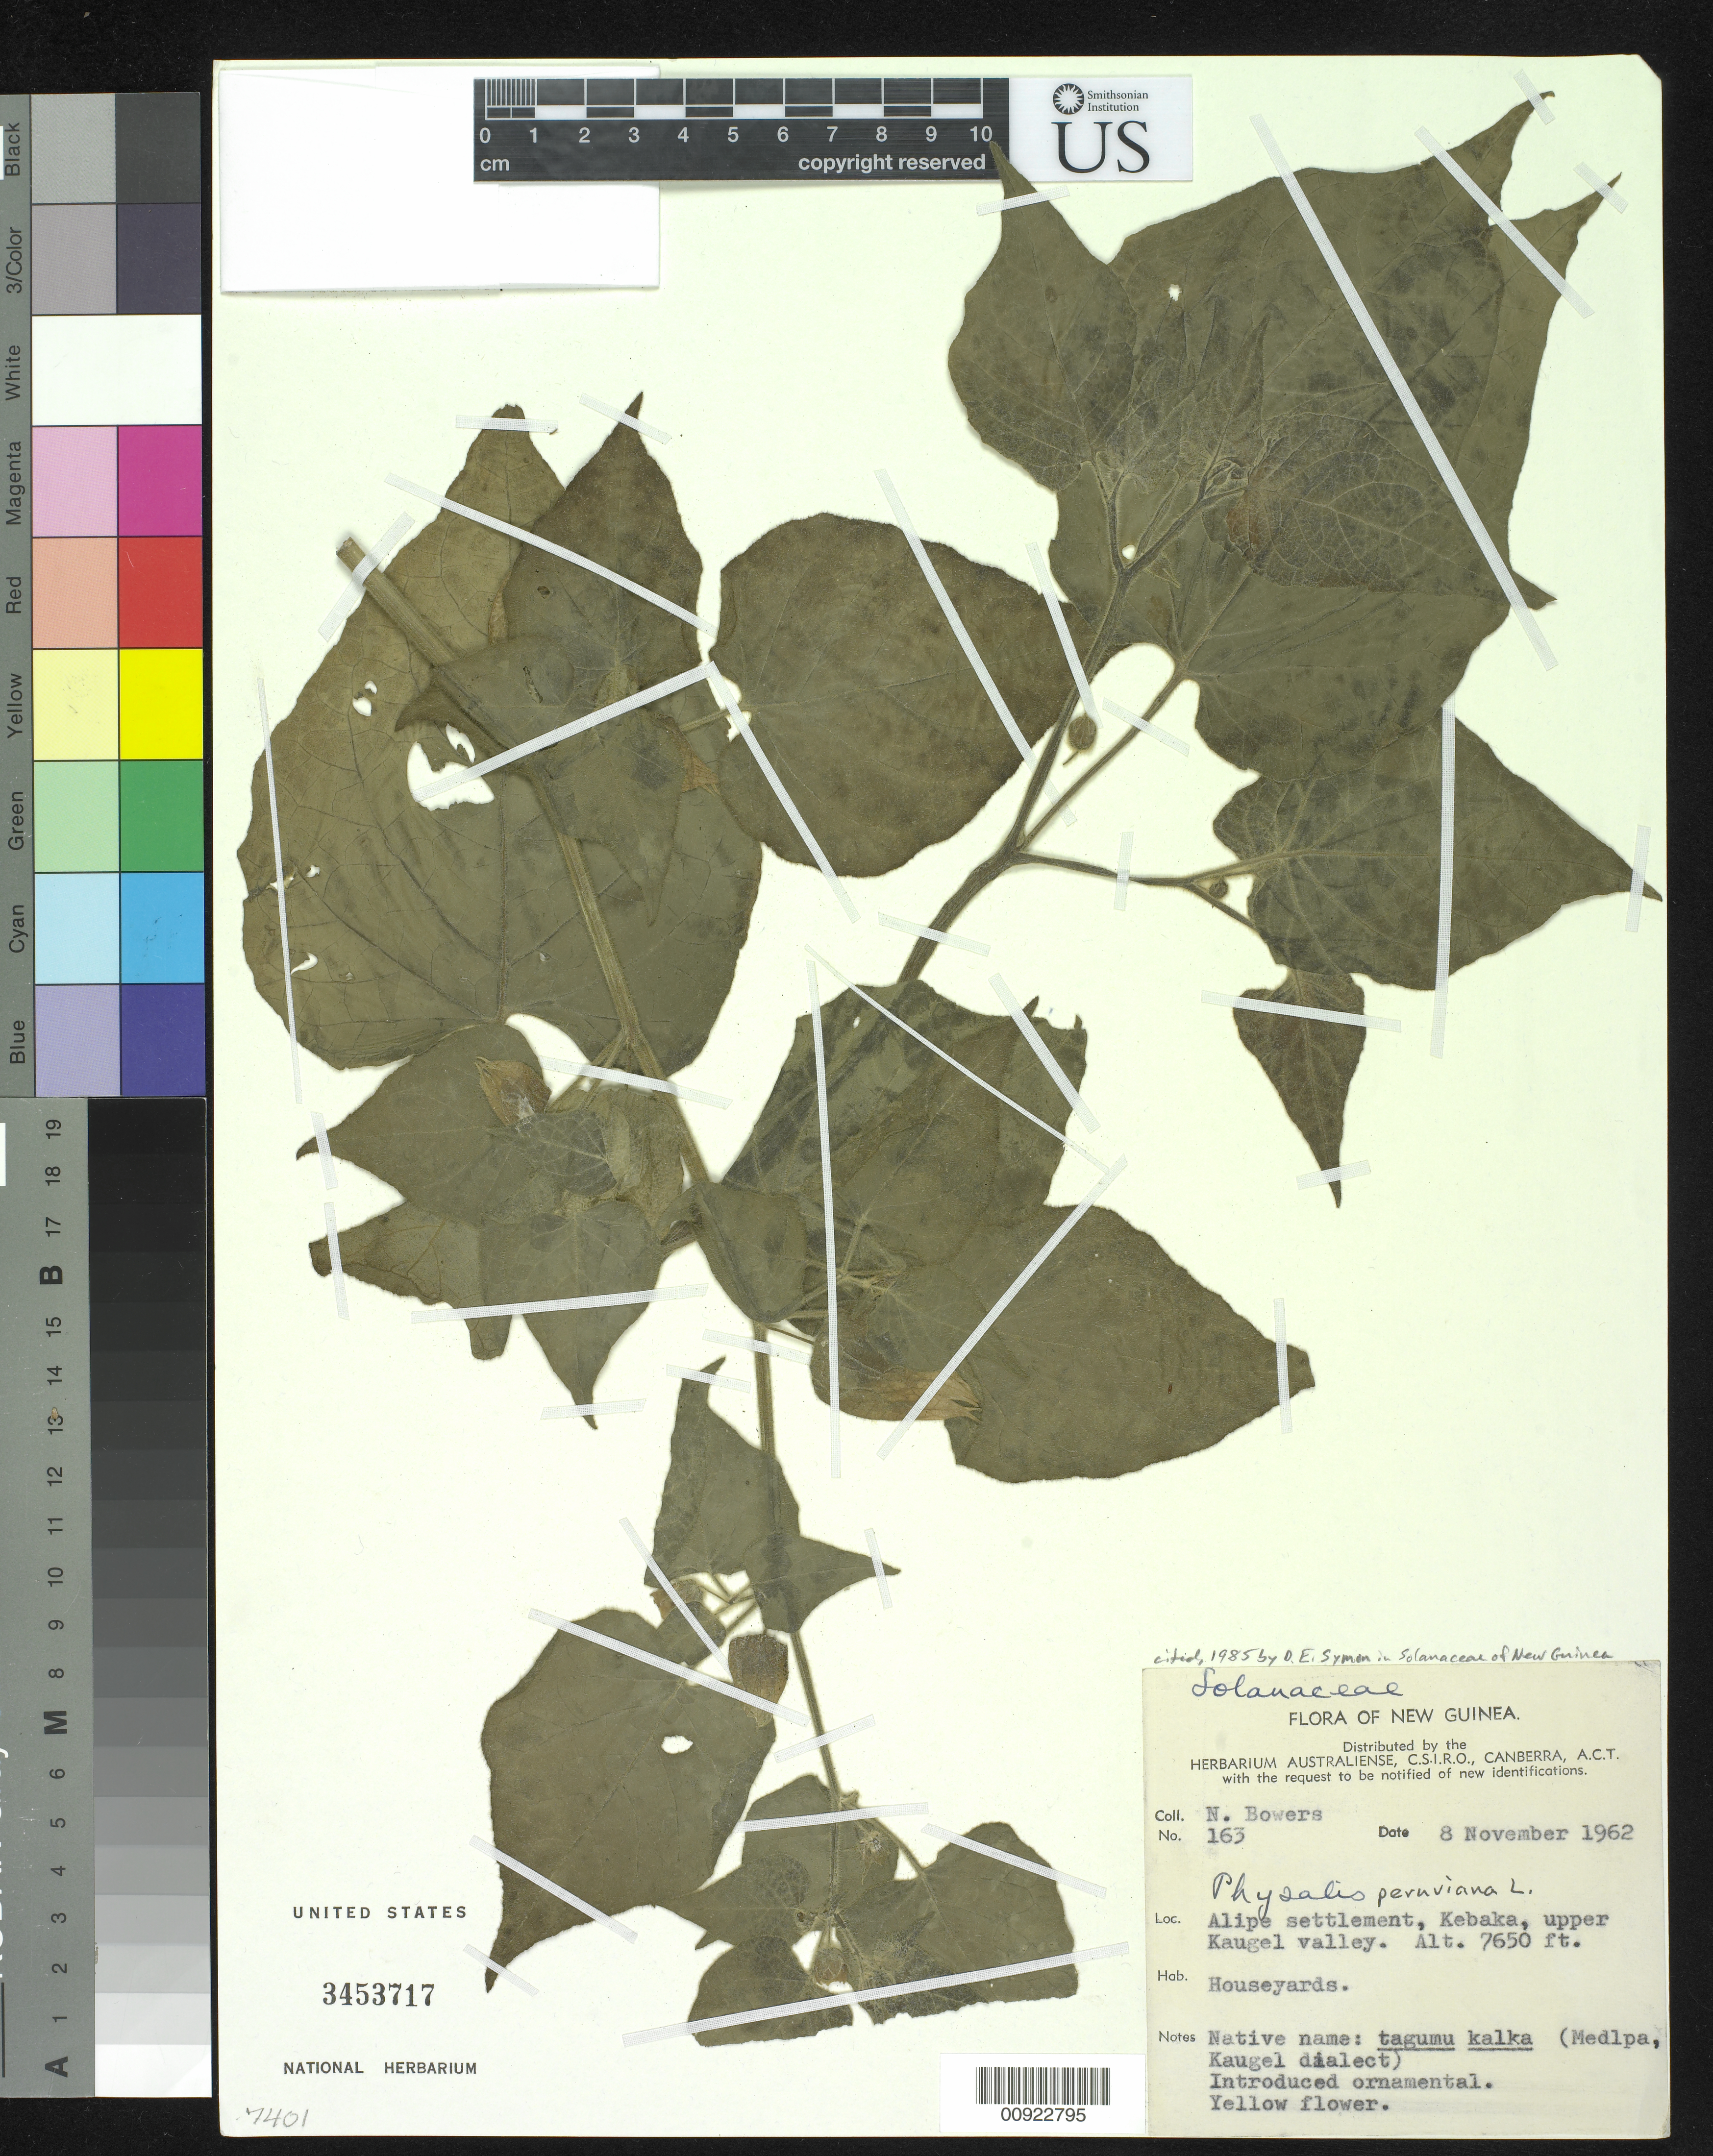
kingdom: Plantae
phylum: Tracheophyta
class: Magnoliopsida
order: Solanales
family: Solanaceae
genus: Physalis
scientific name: Physalis peruviana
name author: L.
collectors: N. Bowers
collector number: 163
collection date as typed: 08 Nov 1962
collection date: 1962-11-08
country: Papua New Guinea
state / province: Western Highlands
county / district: Mount Hagen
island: New Guinea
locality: Alipe settlement, Kebaka, upper Kaugel valley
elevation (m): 2332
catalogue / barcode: US 3453717